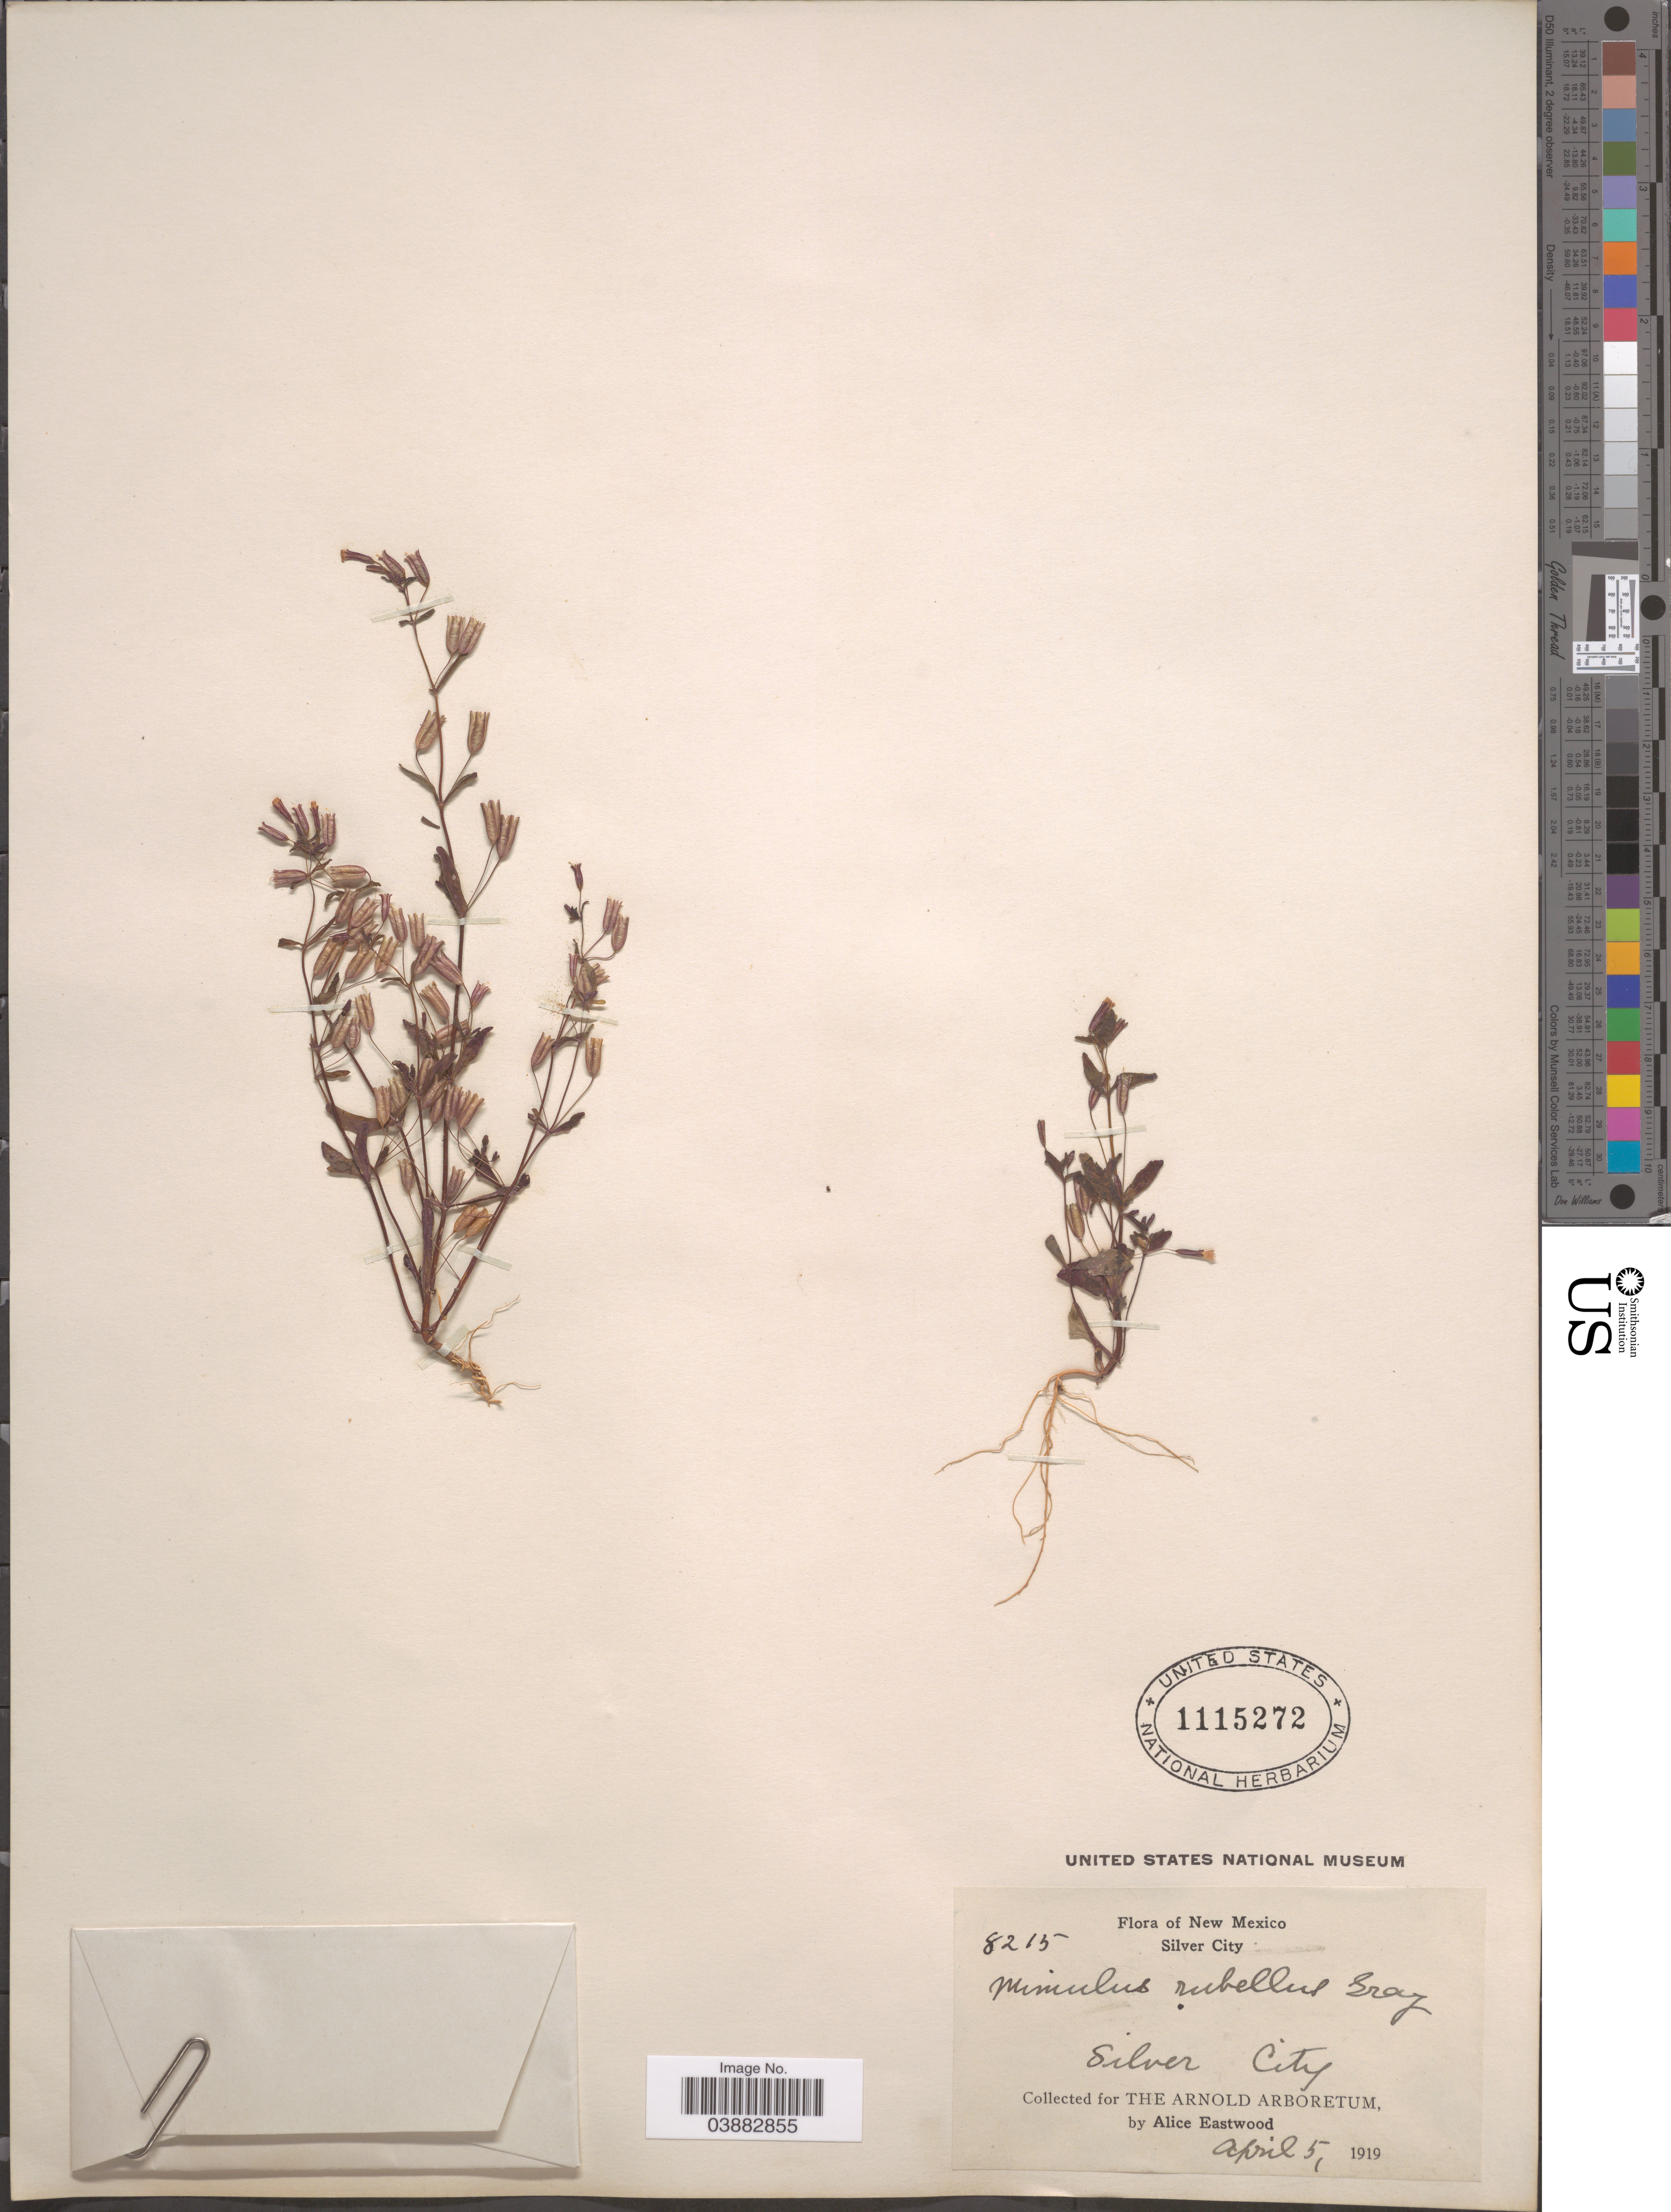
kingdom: Plantae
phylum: Tracheophyta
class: Magnoliopsida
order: Lamiales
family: Phrymaceae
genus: Mimulus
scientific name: Mimulus rubellus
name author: A. Gray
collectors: A. Eastwood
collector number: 8215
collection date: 1919-04-05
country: United States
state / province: New Mexico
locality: Silver City.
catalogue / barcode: US 1115272